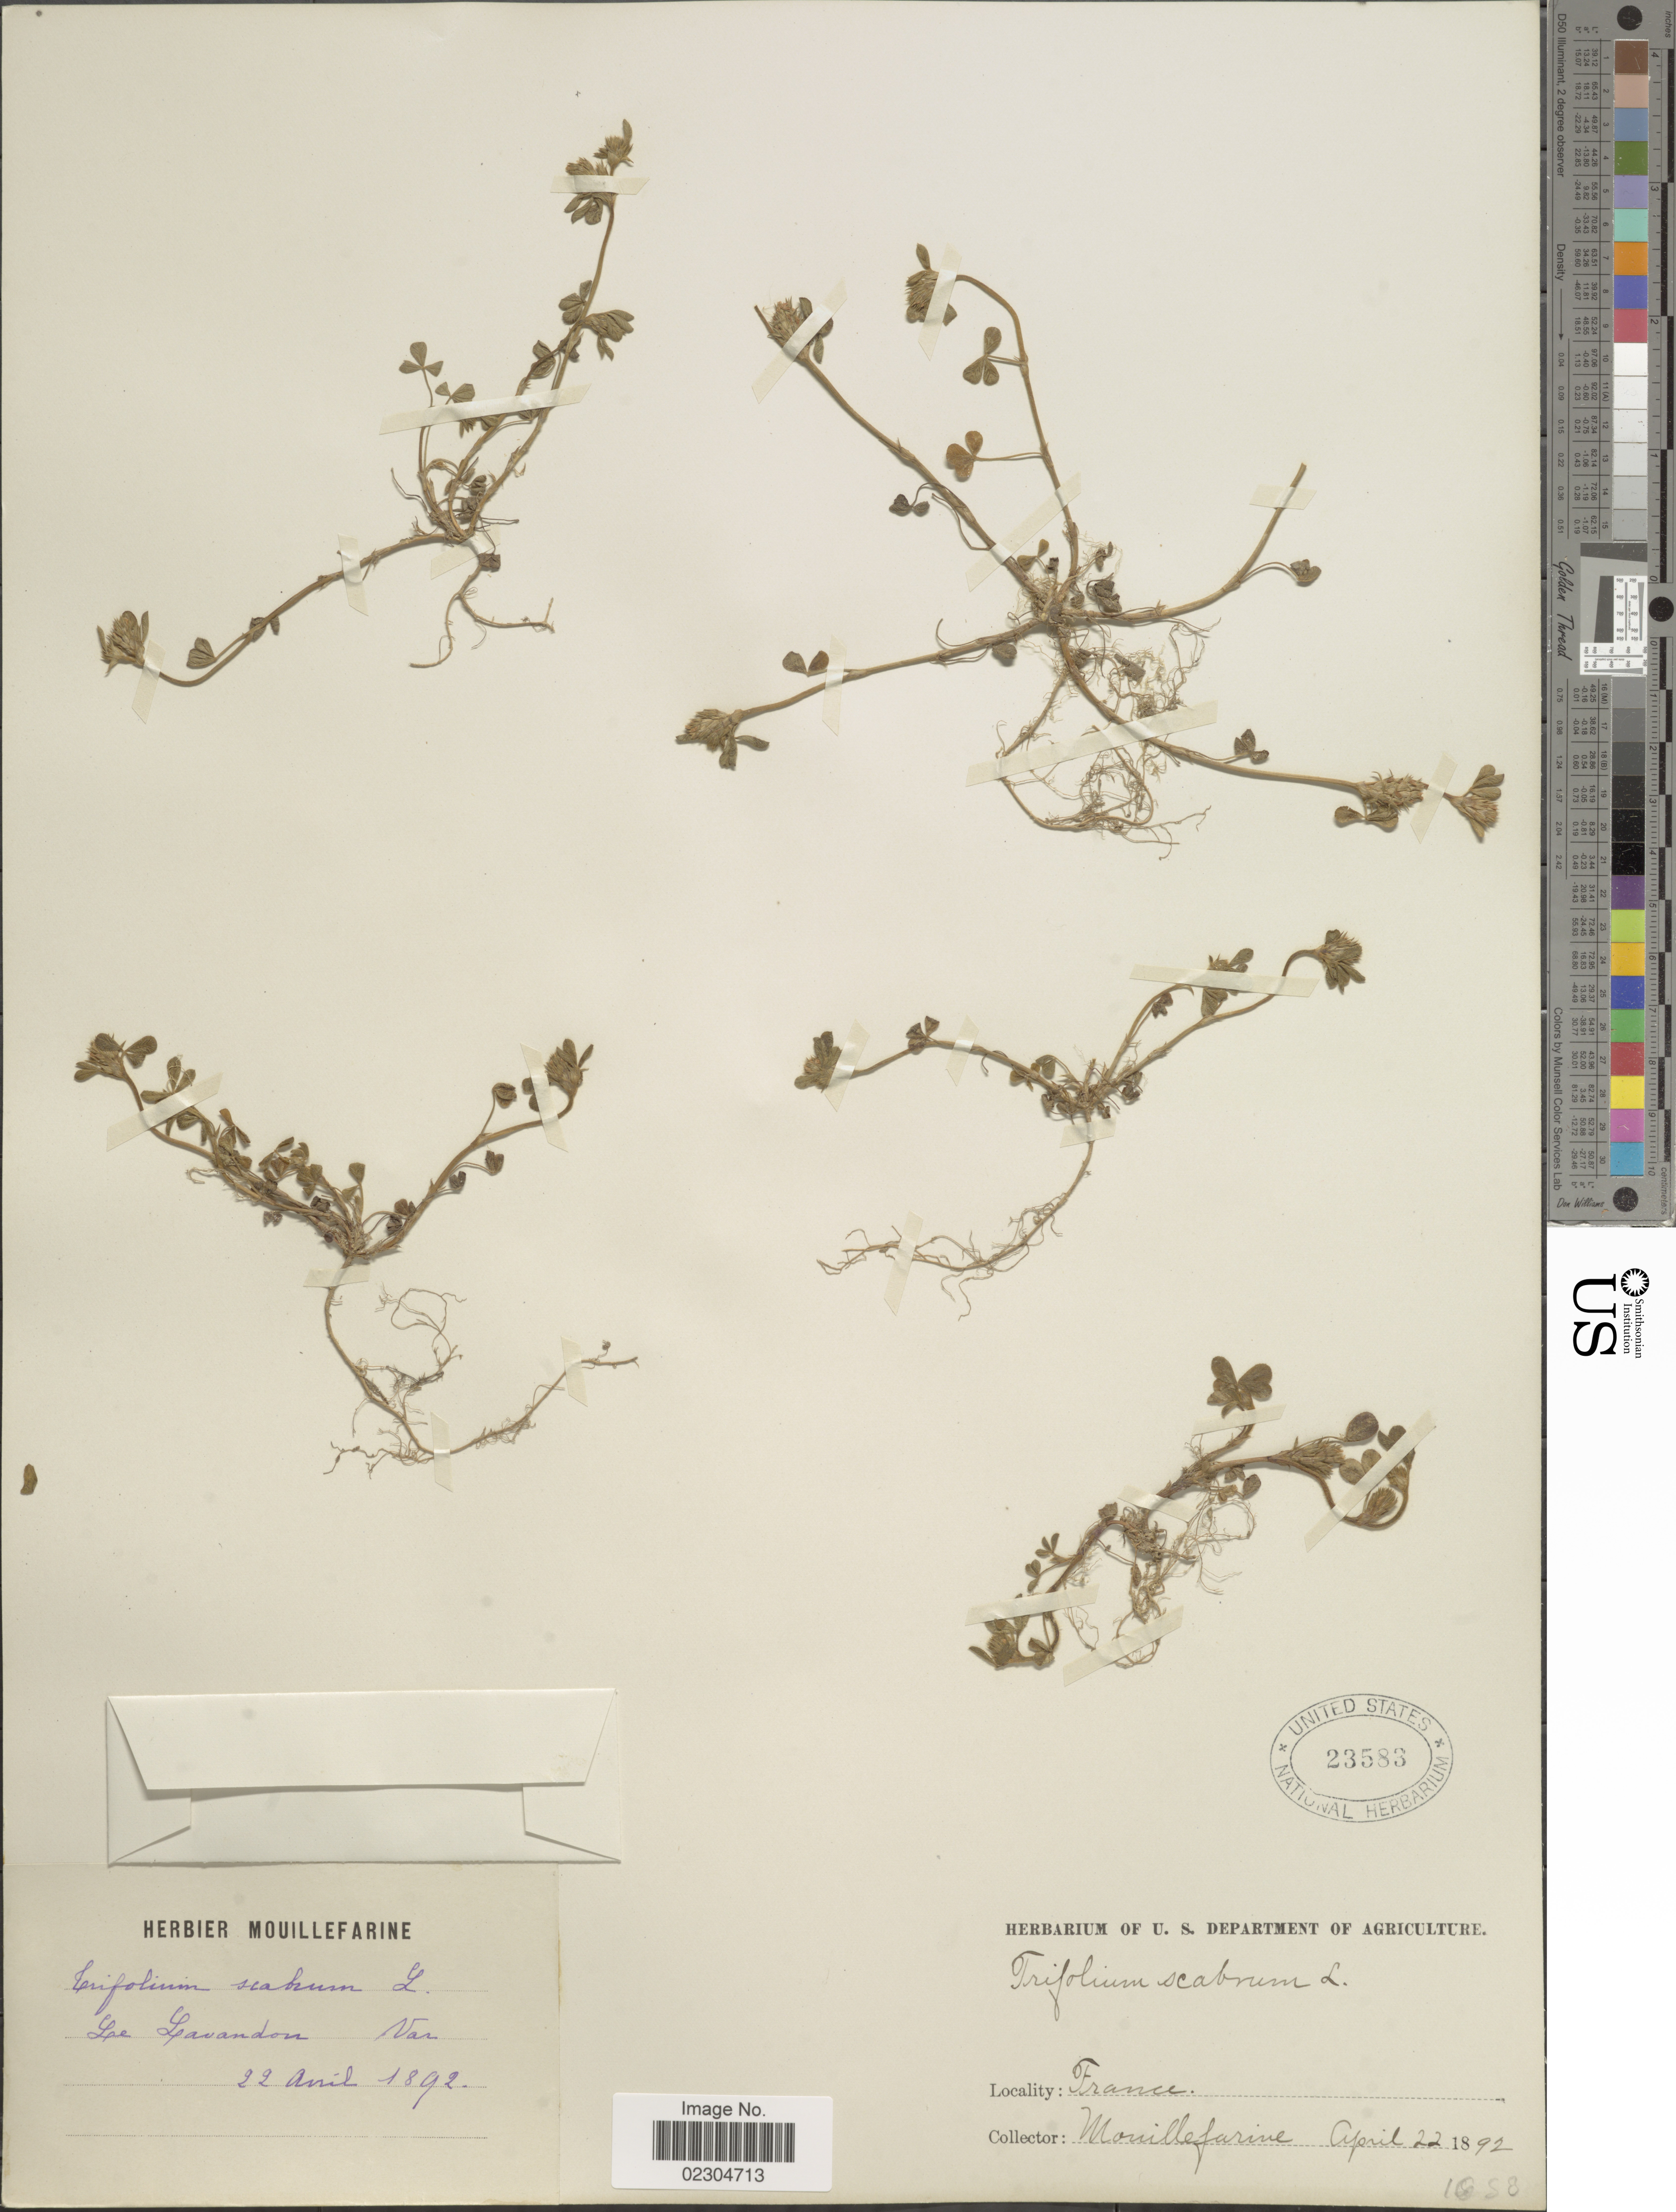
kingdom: Plantae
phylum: Tracheophyta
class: Magnoliopsida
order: Fabales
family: Fabaceae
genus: Trifolium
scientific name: Trifolium scabrum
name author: L.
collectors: A. Mouillefarine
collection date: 1892-04-22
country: France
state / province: Provence-Alpes-Côte d'Azur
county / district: Var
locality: Le Lavandou, Var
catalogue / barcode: US 23583